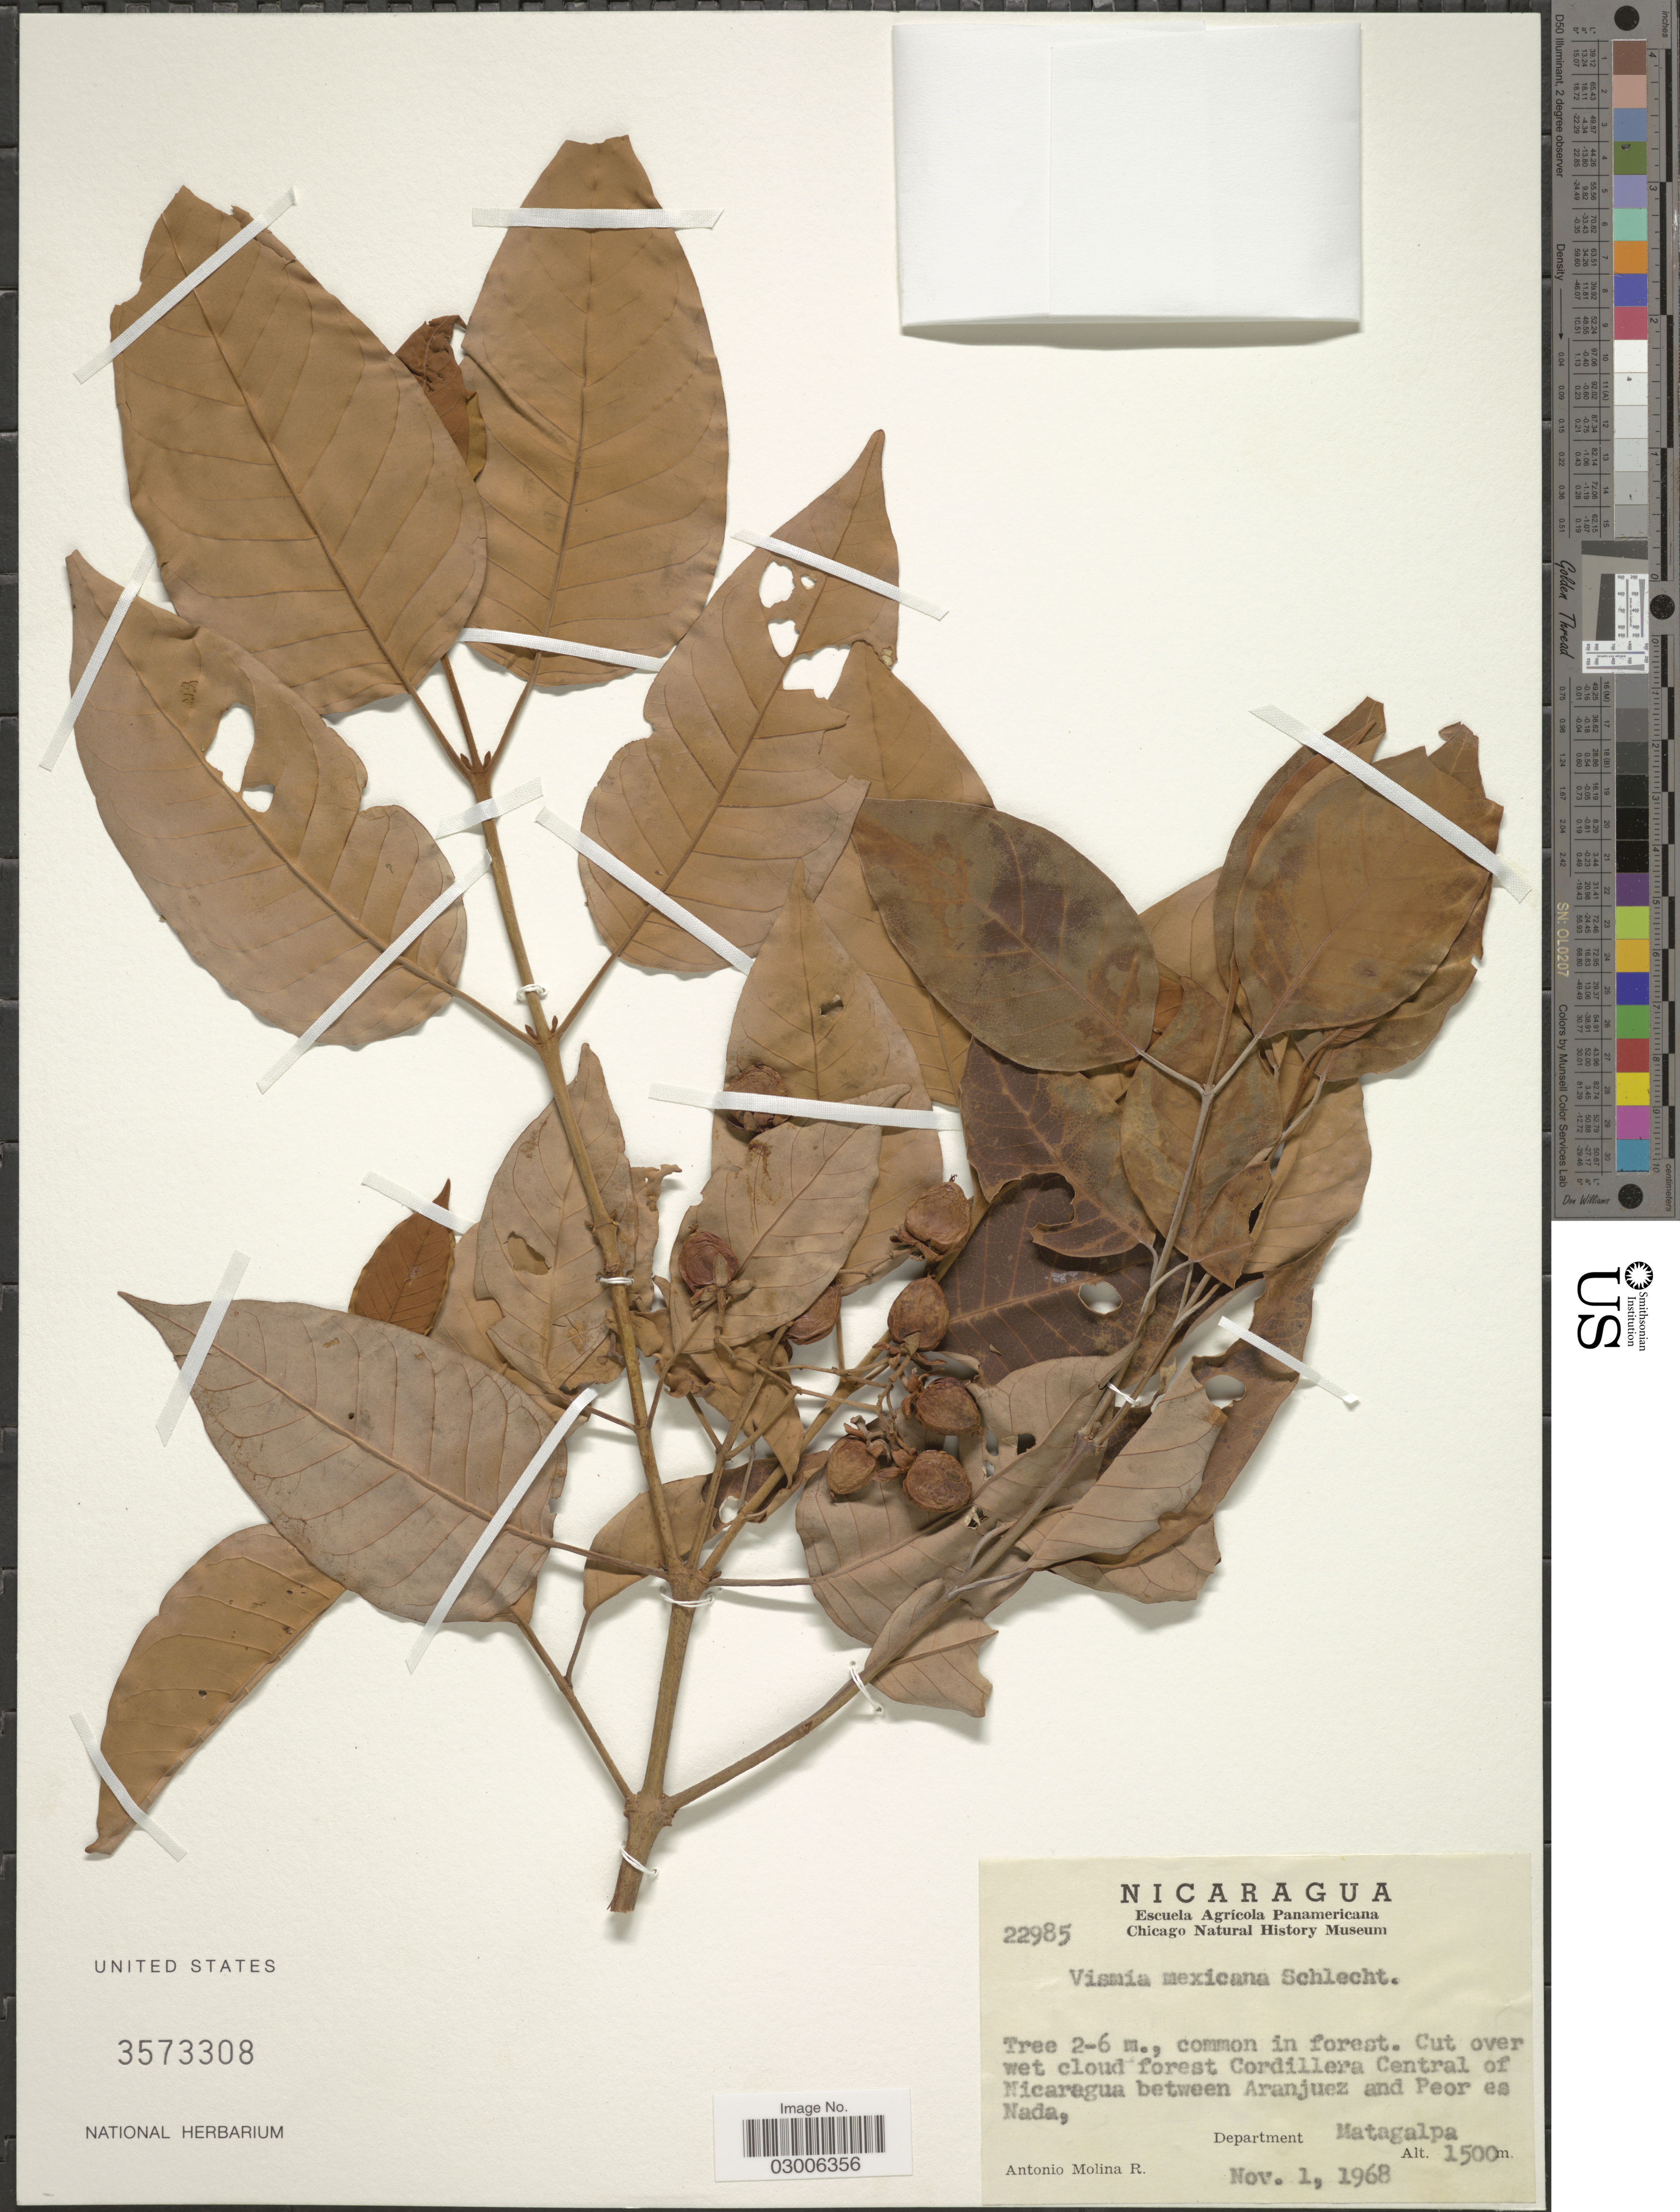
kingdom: Plantae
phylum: Tracheophyta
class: Magnoliopsida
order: Malpighiales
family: Hypericaceae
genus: Vismia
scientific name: Vismia mexicana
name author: Schltdl.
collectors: A. Molina R.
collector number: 22985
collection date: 1968-11-01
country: Nicaragua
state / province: Matagalpa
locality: Cut over wet cloud forest Cordillera Central of Nicaragua between Aranjuez and Peor es Nada, Department Matagalpa.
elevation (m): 1500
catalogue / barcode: US 3573308